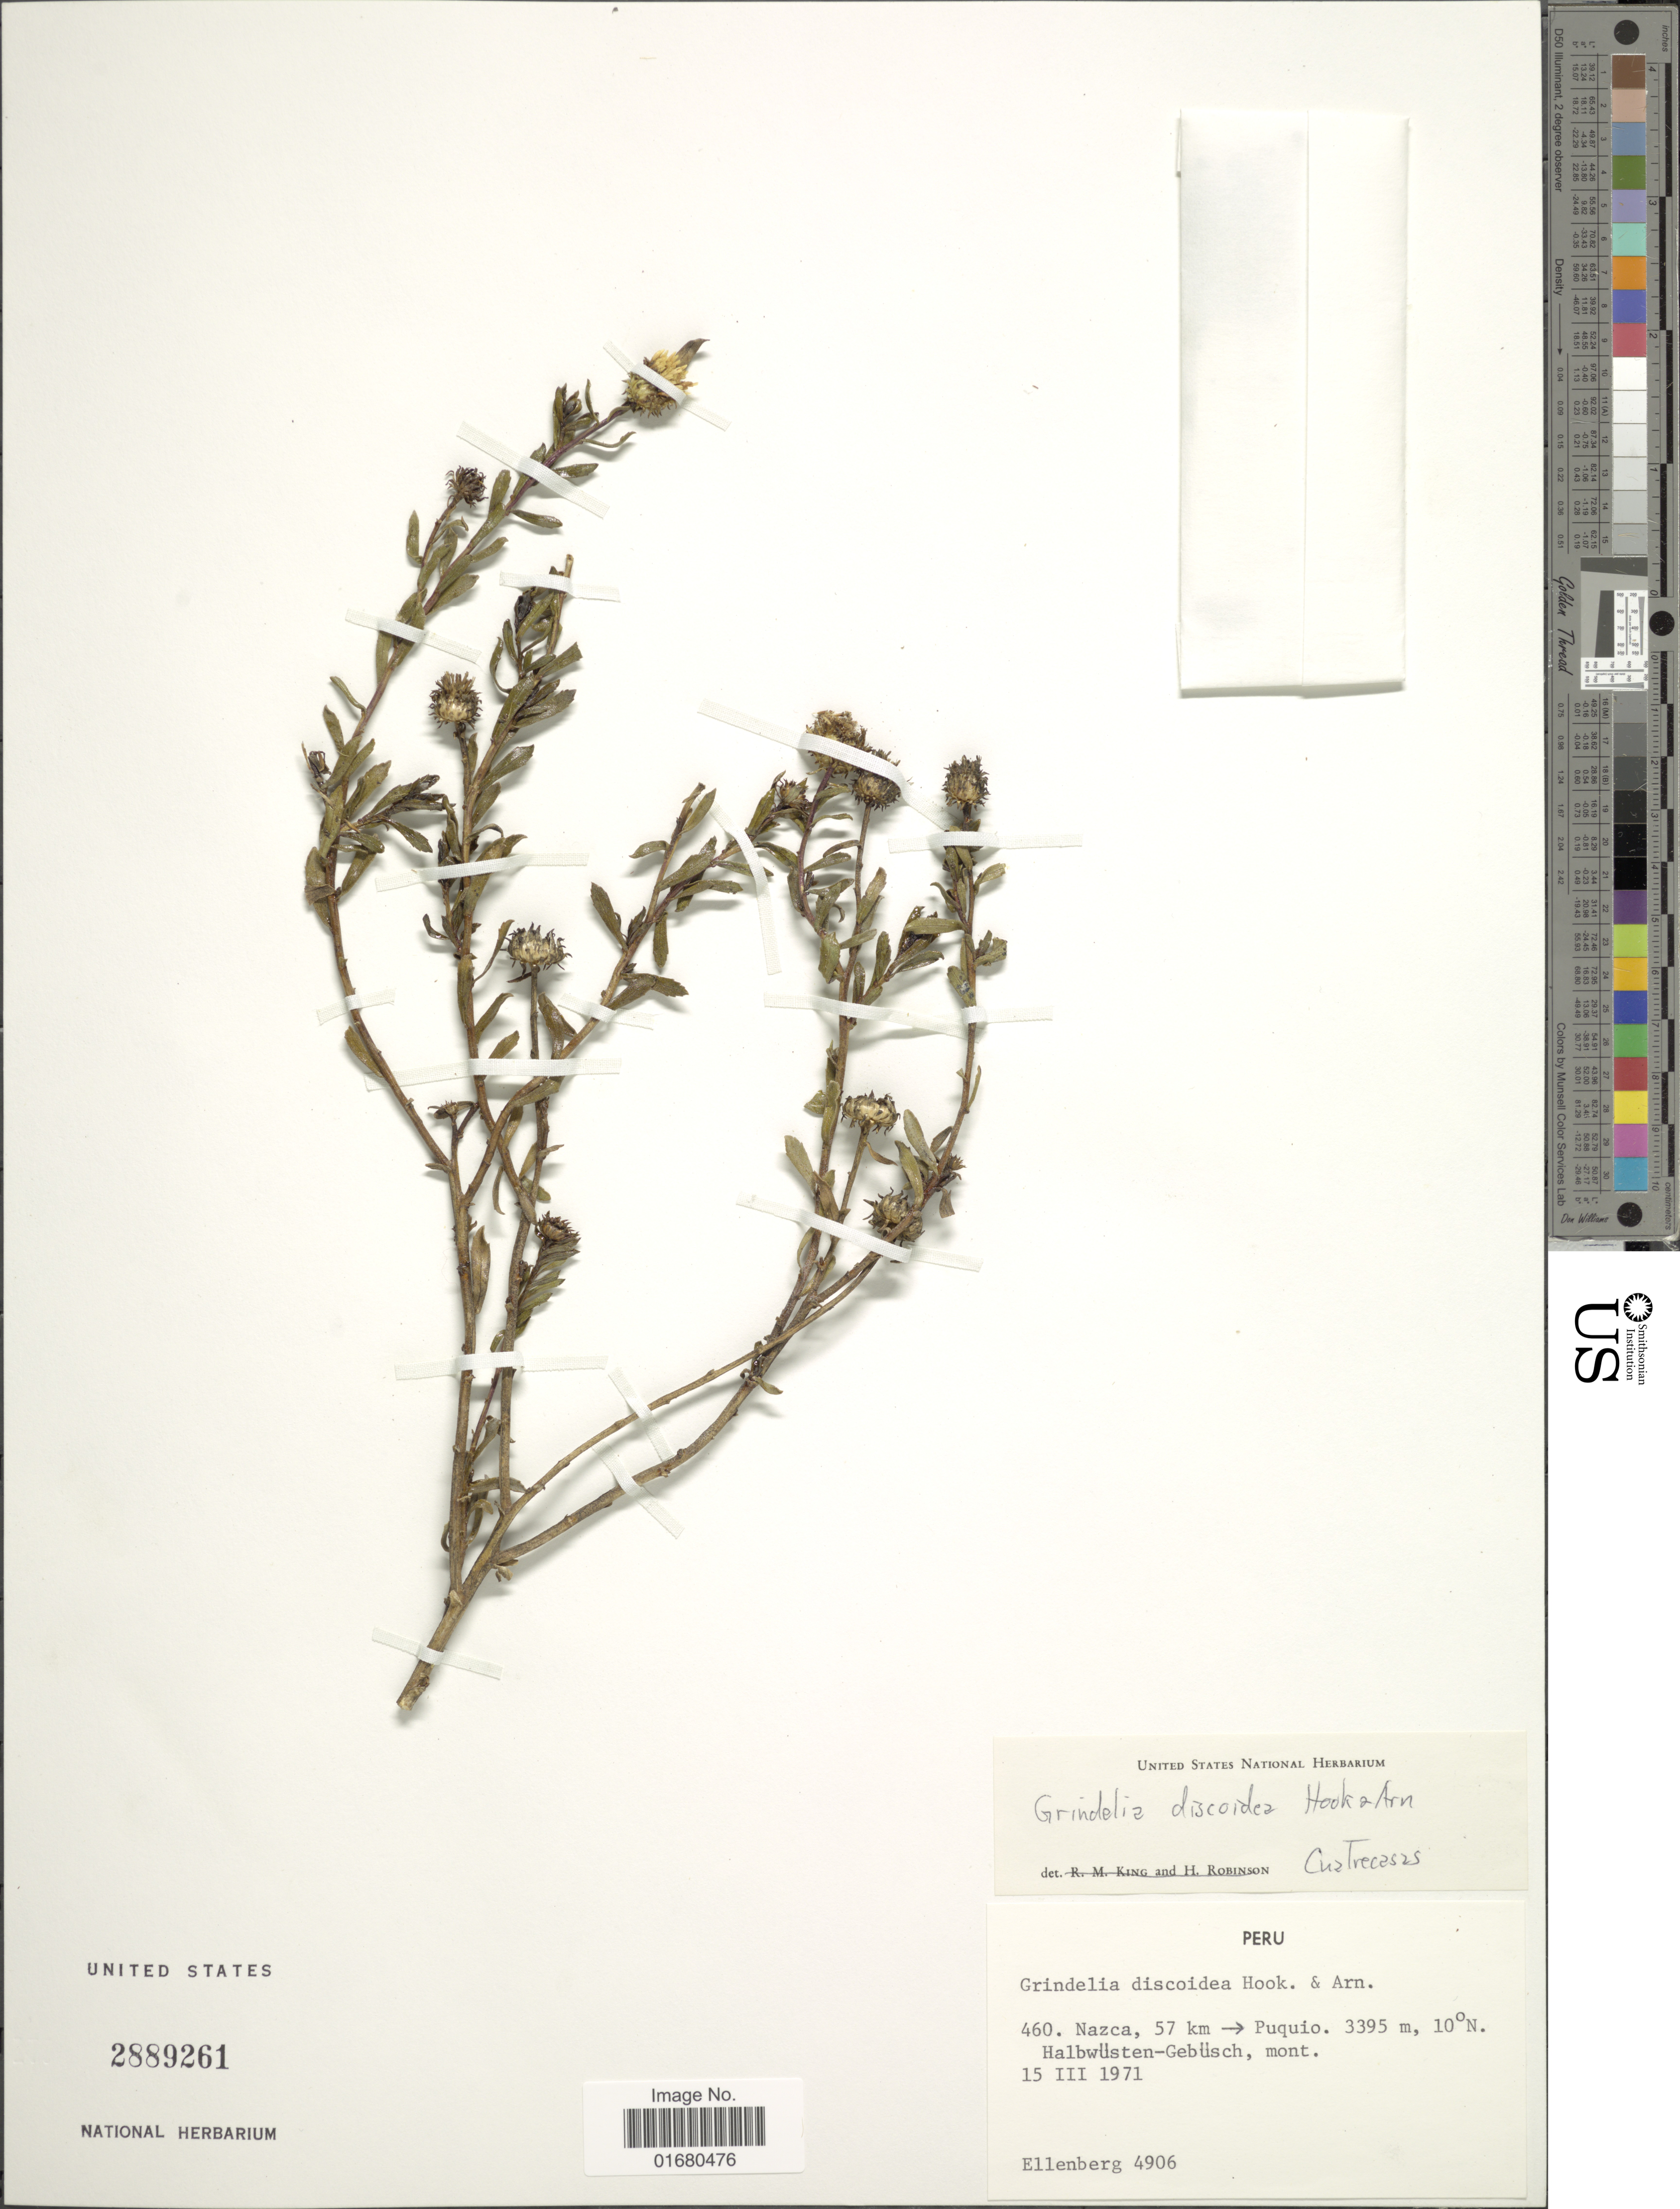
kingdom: Plantae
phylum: Tracheophyta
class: Magnoliopsida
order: Asterales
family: Asteraceae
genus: Grindelia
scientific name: Grindelia brachystephana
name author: Griseb.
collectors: H. Ellenberg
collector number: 4906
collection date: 1971-03-15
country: Peru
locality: Nazca, 57 km Puquio, Halbwusten-Gebusch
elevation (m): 3395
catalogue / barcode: US 2889261